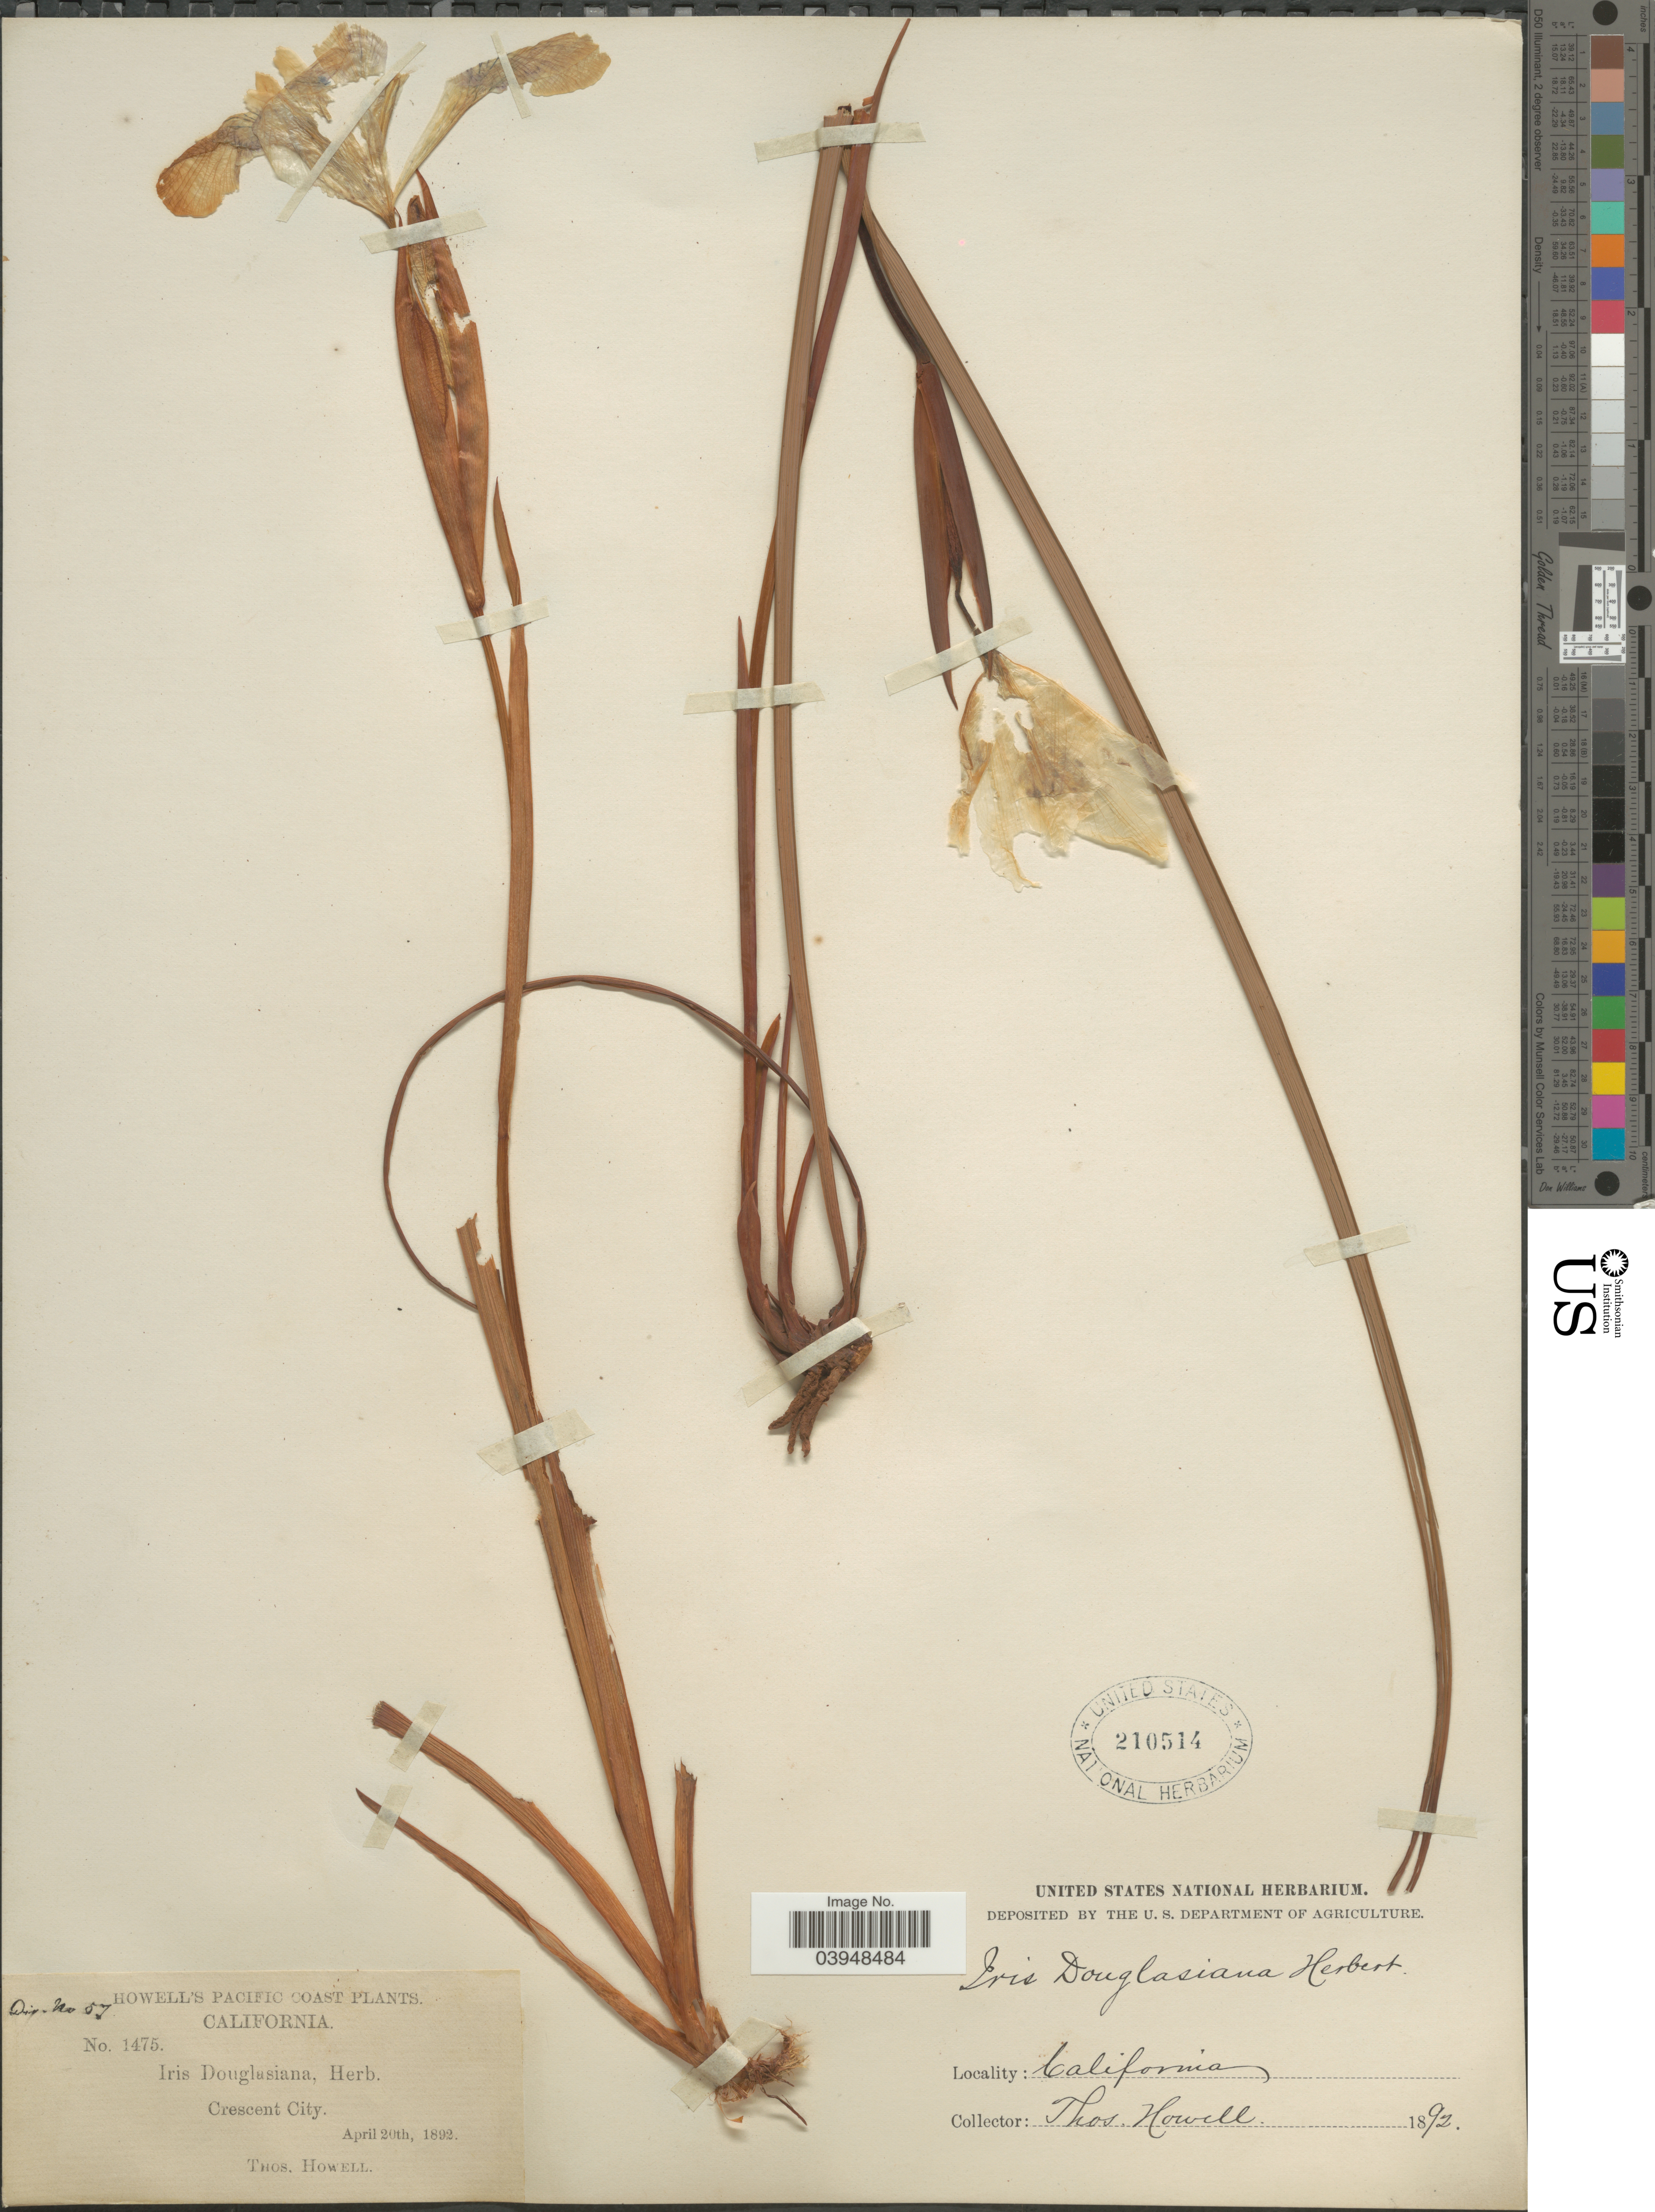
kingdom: Plantae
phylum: Tracheophyta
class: Liliopsida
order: Asparagales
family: Iridaceae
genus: Iris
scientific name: Iris douglasiana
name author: Herb.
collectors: T. Howell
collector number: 1475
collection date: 1892-04-20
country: United States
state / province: California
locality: Pacific Coast. Crescent City.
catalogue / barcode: US 210514